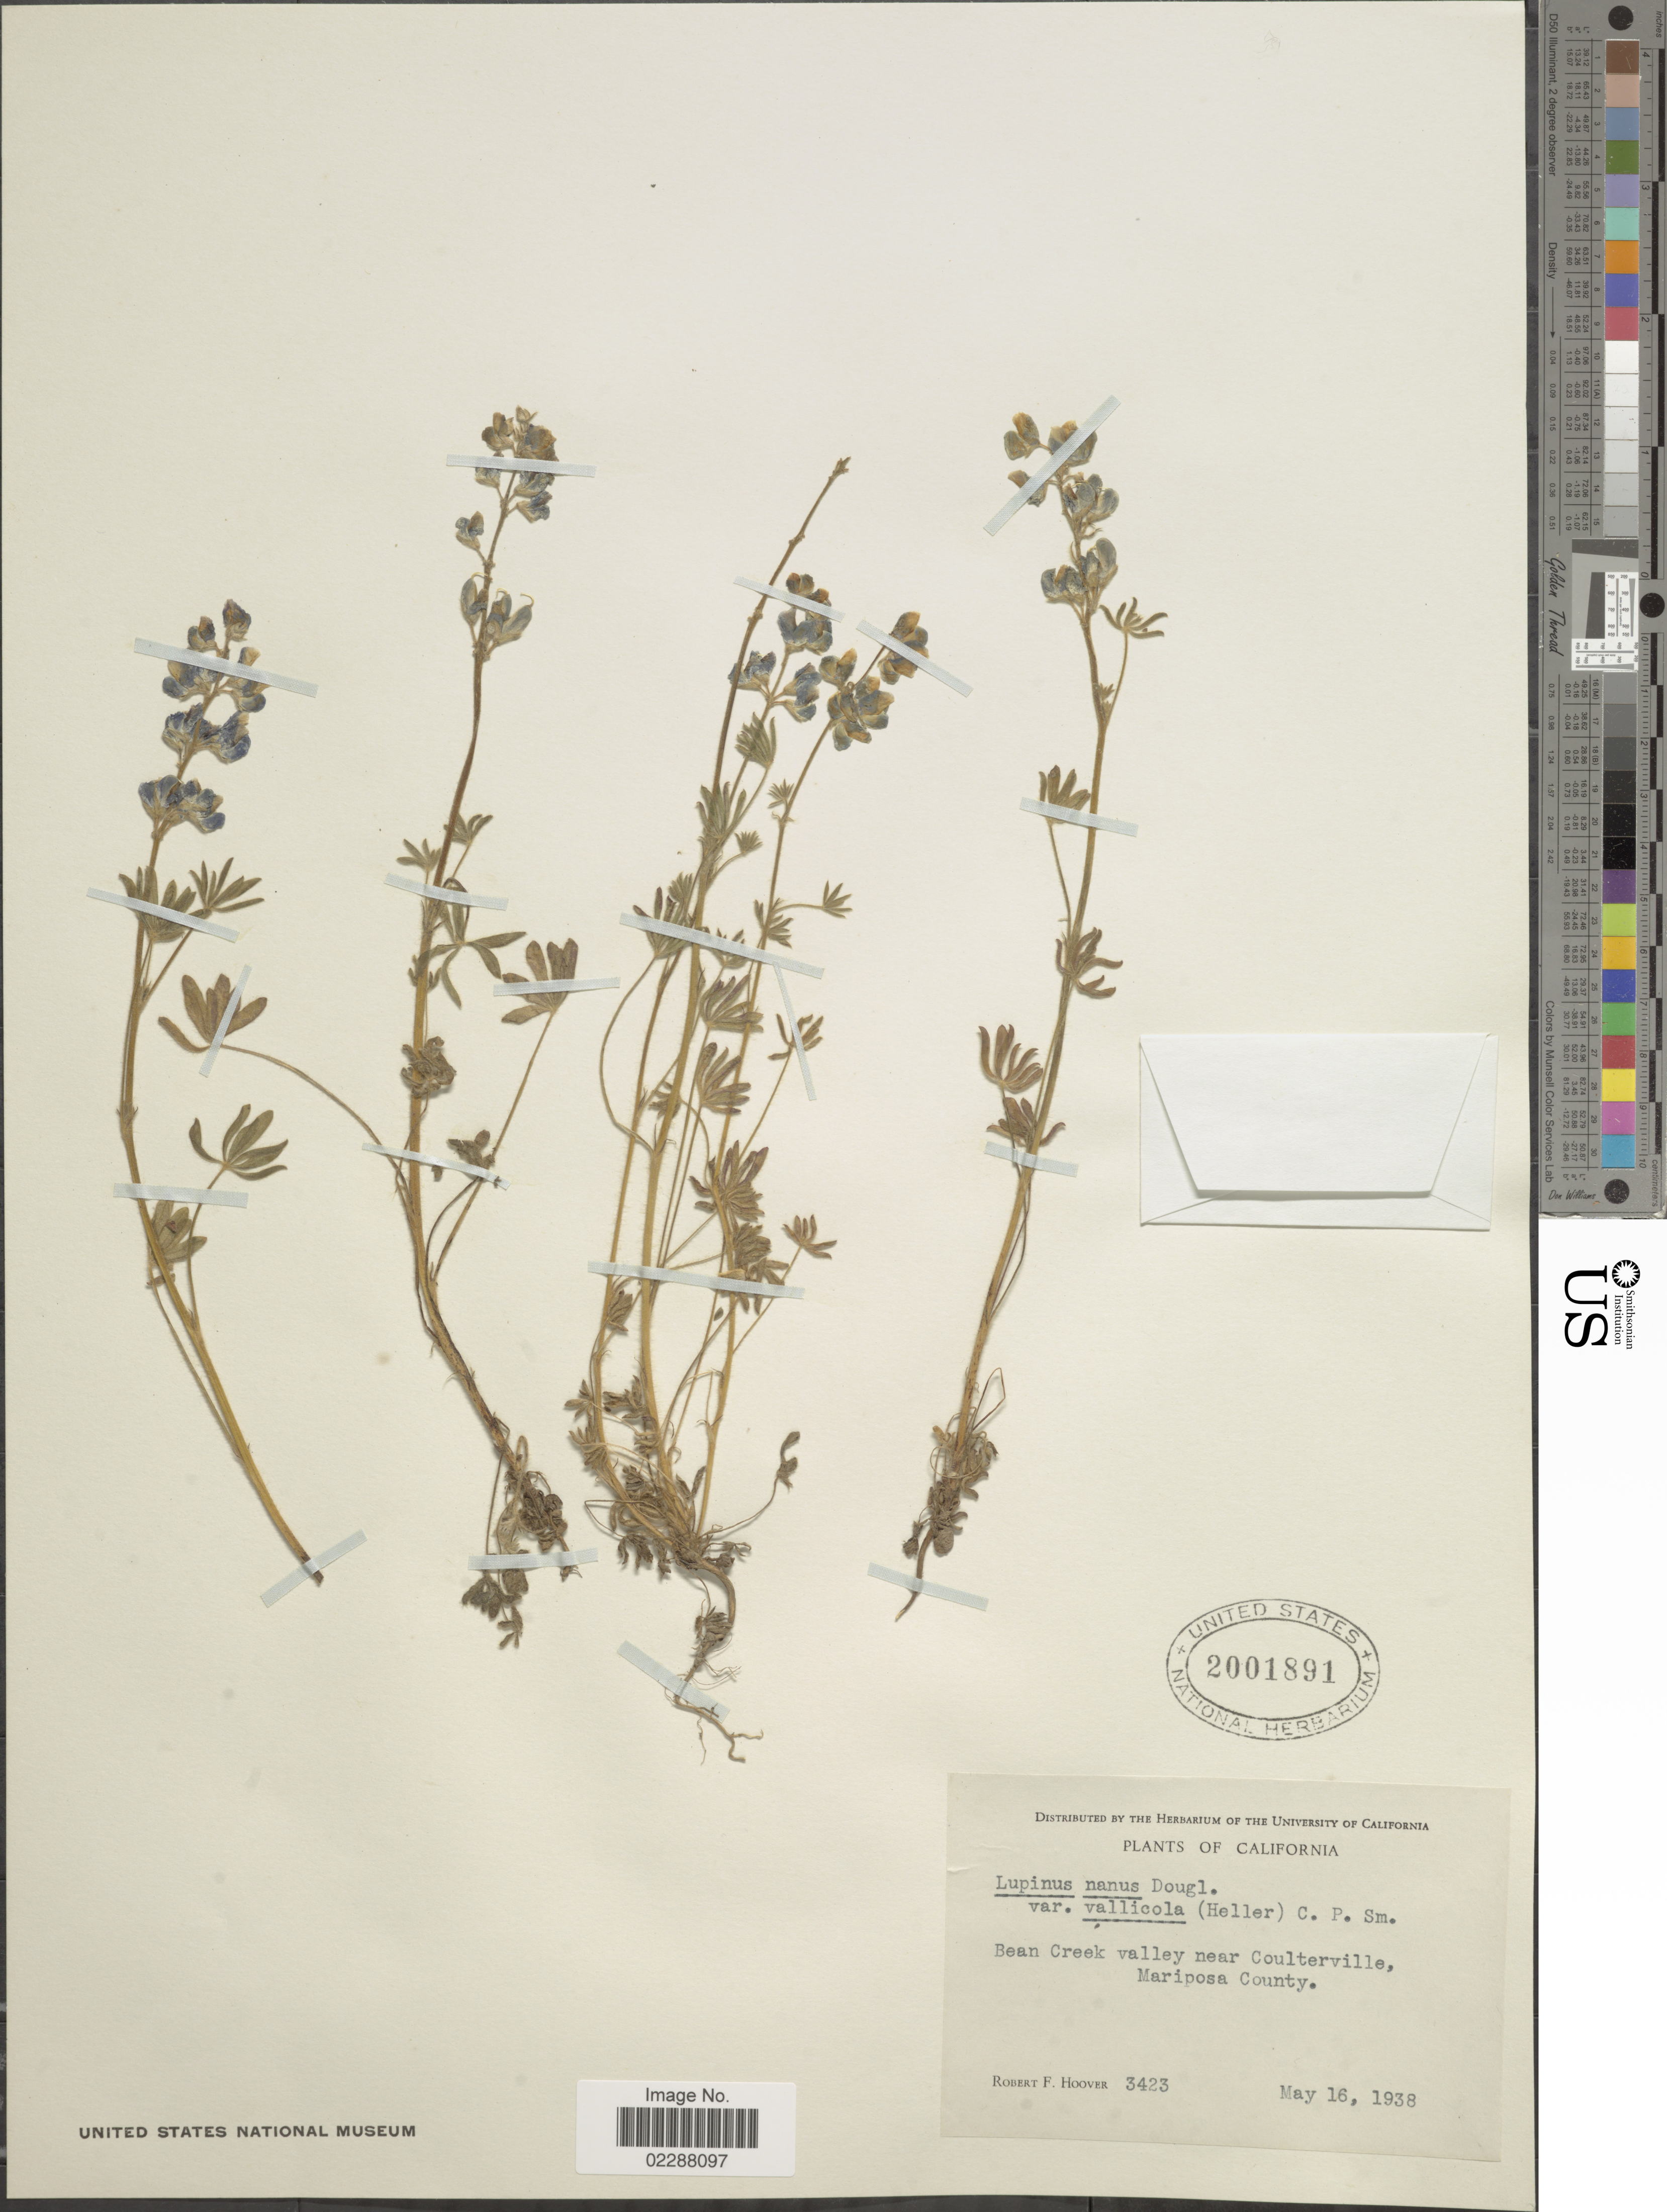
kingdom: Plantae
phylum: Tracheophyta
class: Magnoliopsida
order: Fabales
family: Fabaceae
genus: Lupinus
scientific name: Lupinus vallicola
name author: A. Heller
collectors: R. F. Hoover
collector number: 3423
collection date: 1938-05-16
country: United States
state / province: California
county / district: Mariposa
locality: Bean Creek Valley near Coulterville, Mariposa County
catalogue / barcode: US 2001891